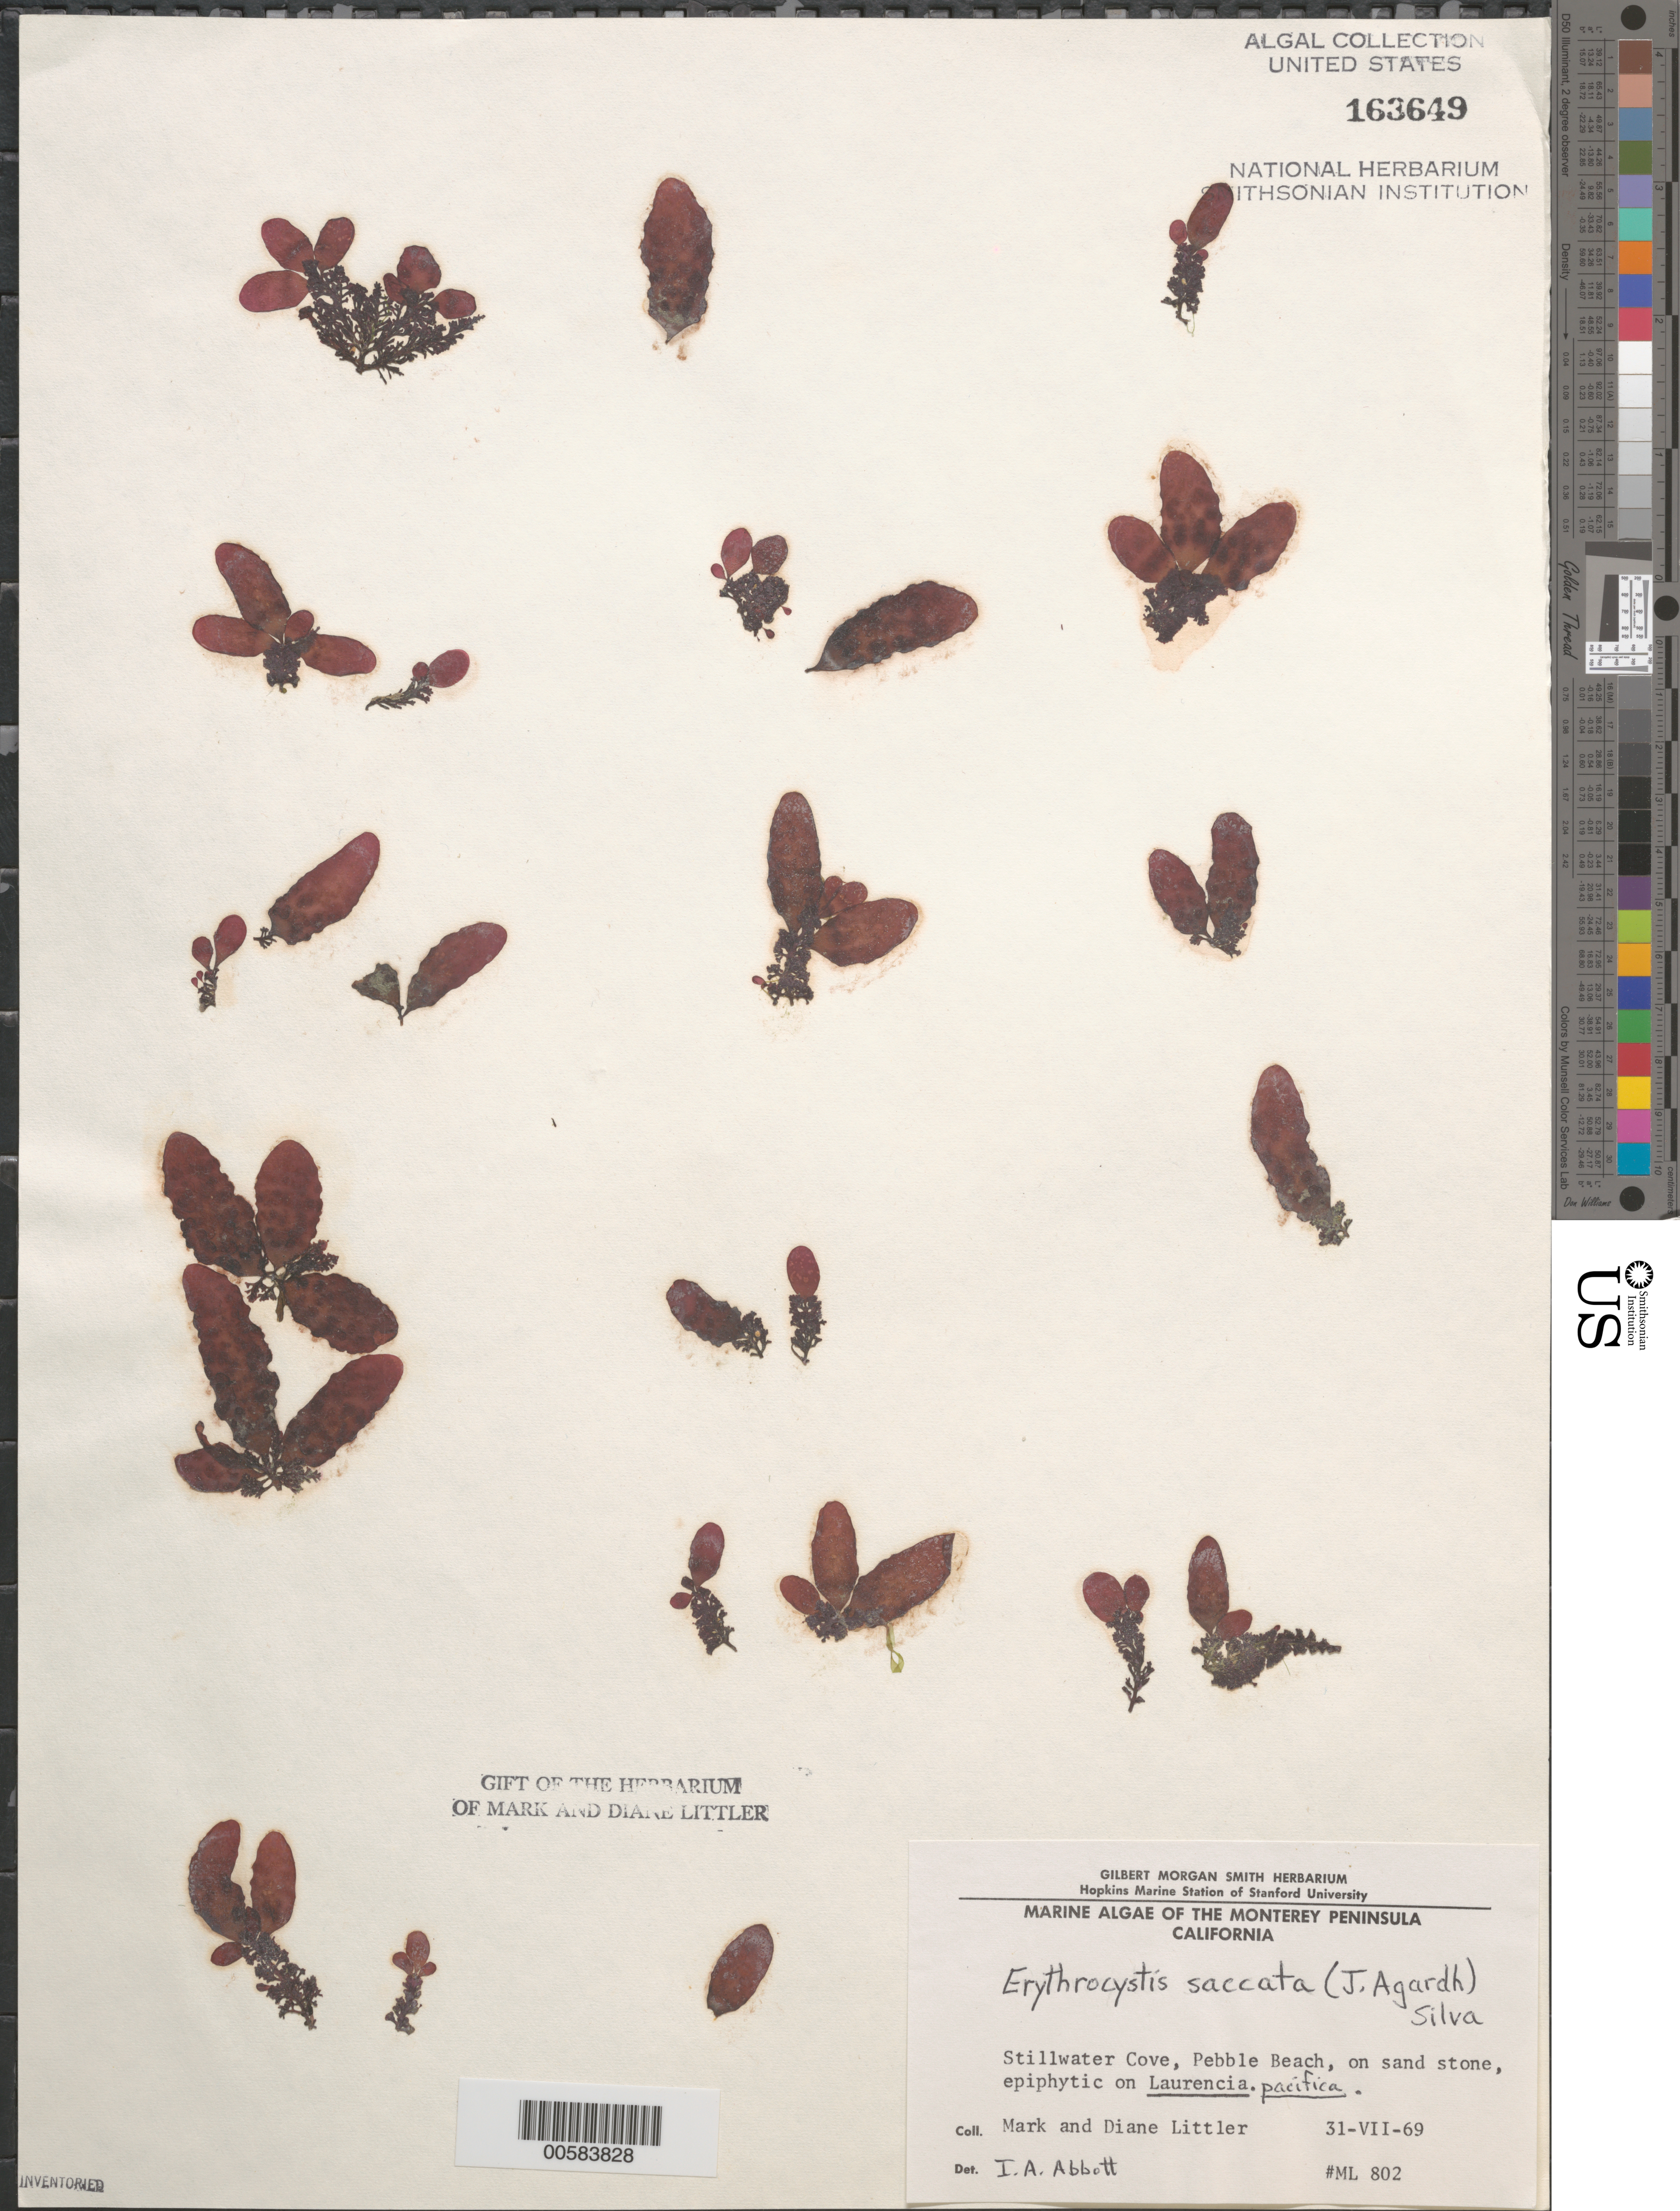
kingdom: Plantae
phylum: Rhodophyta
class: Florideophyceae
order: Ceramiales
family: Rhodomelaceae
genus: Erythrocystis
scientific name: Erythrocystis saccata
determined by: Abbott, Isabella A.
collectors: M. M. Littler & D. S. Littler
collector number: ML 802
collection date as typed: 31 Jul 1969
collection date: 1969-07-31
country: United States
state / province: California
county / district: Monterey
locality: Stillwater Cove, Pebble Beach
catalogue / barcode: US 163649